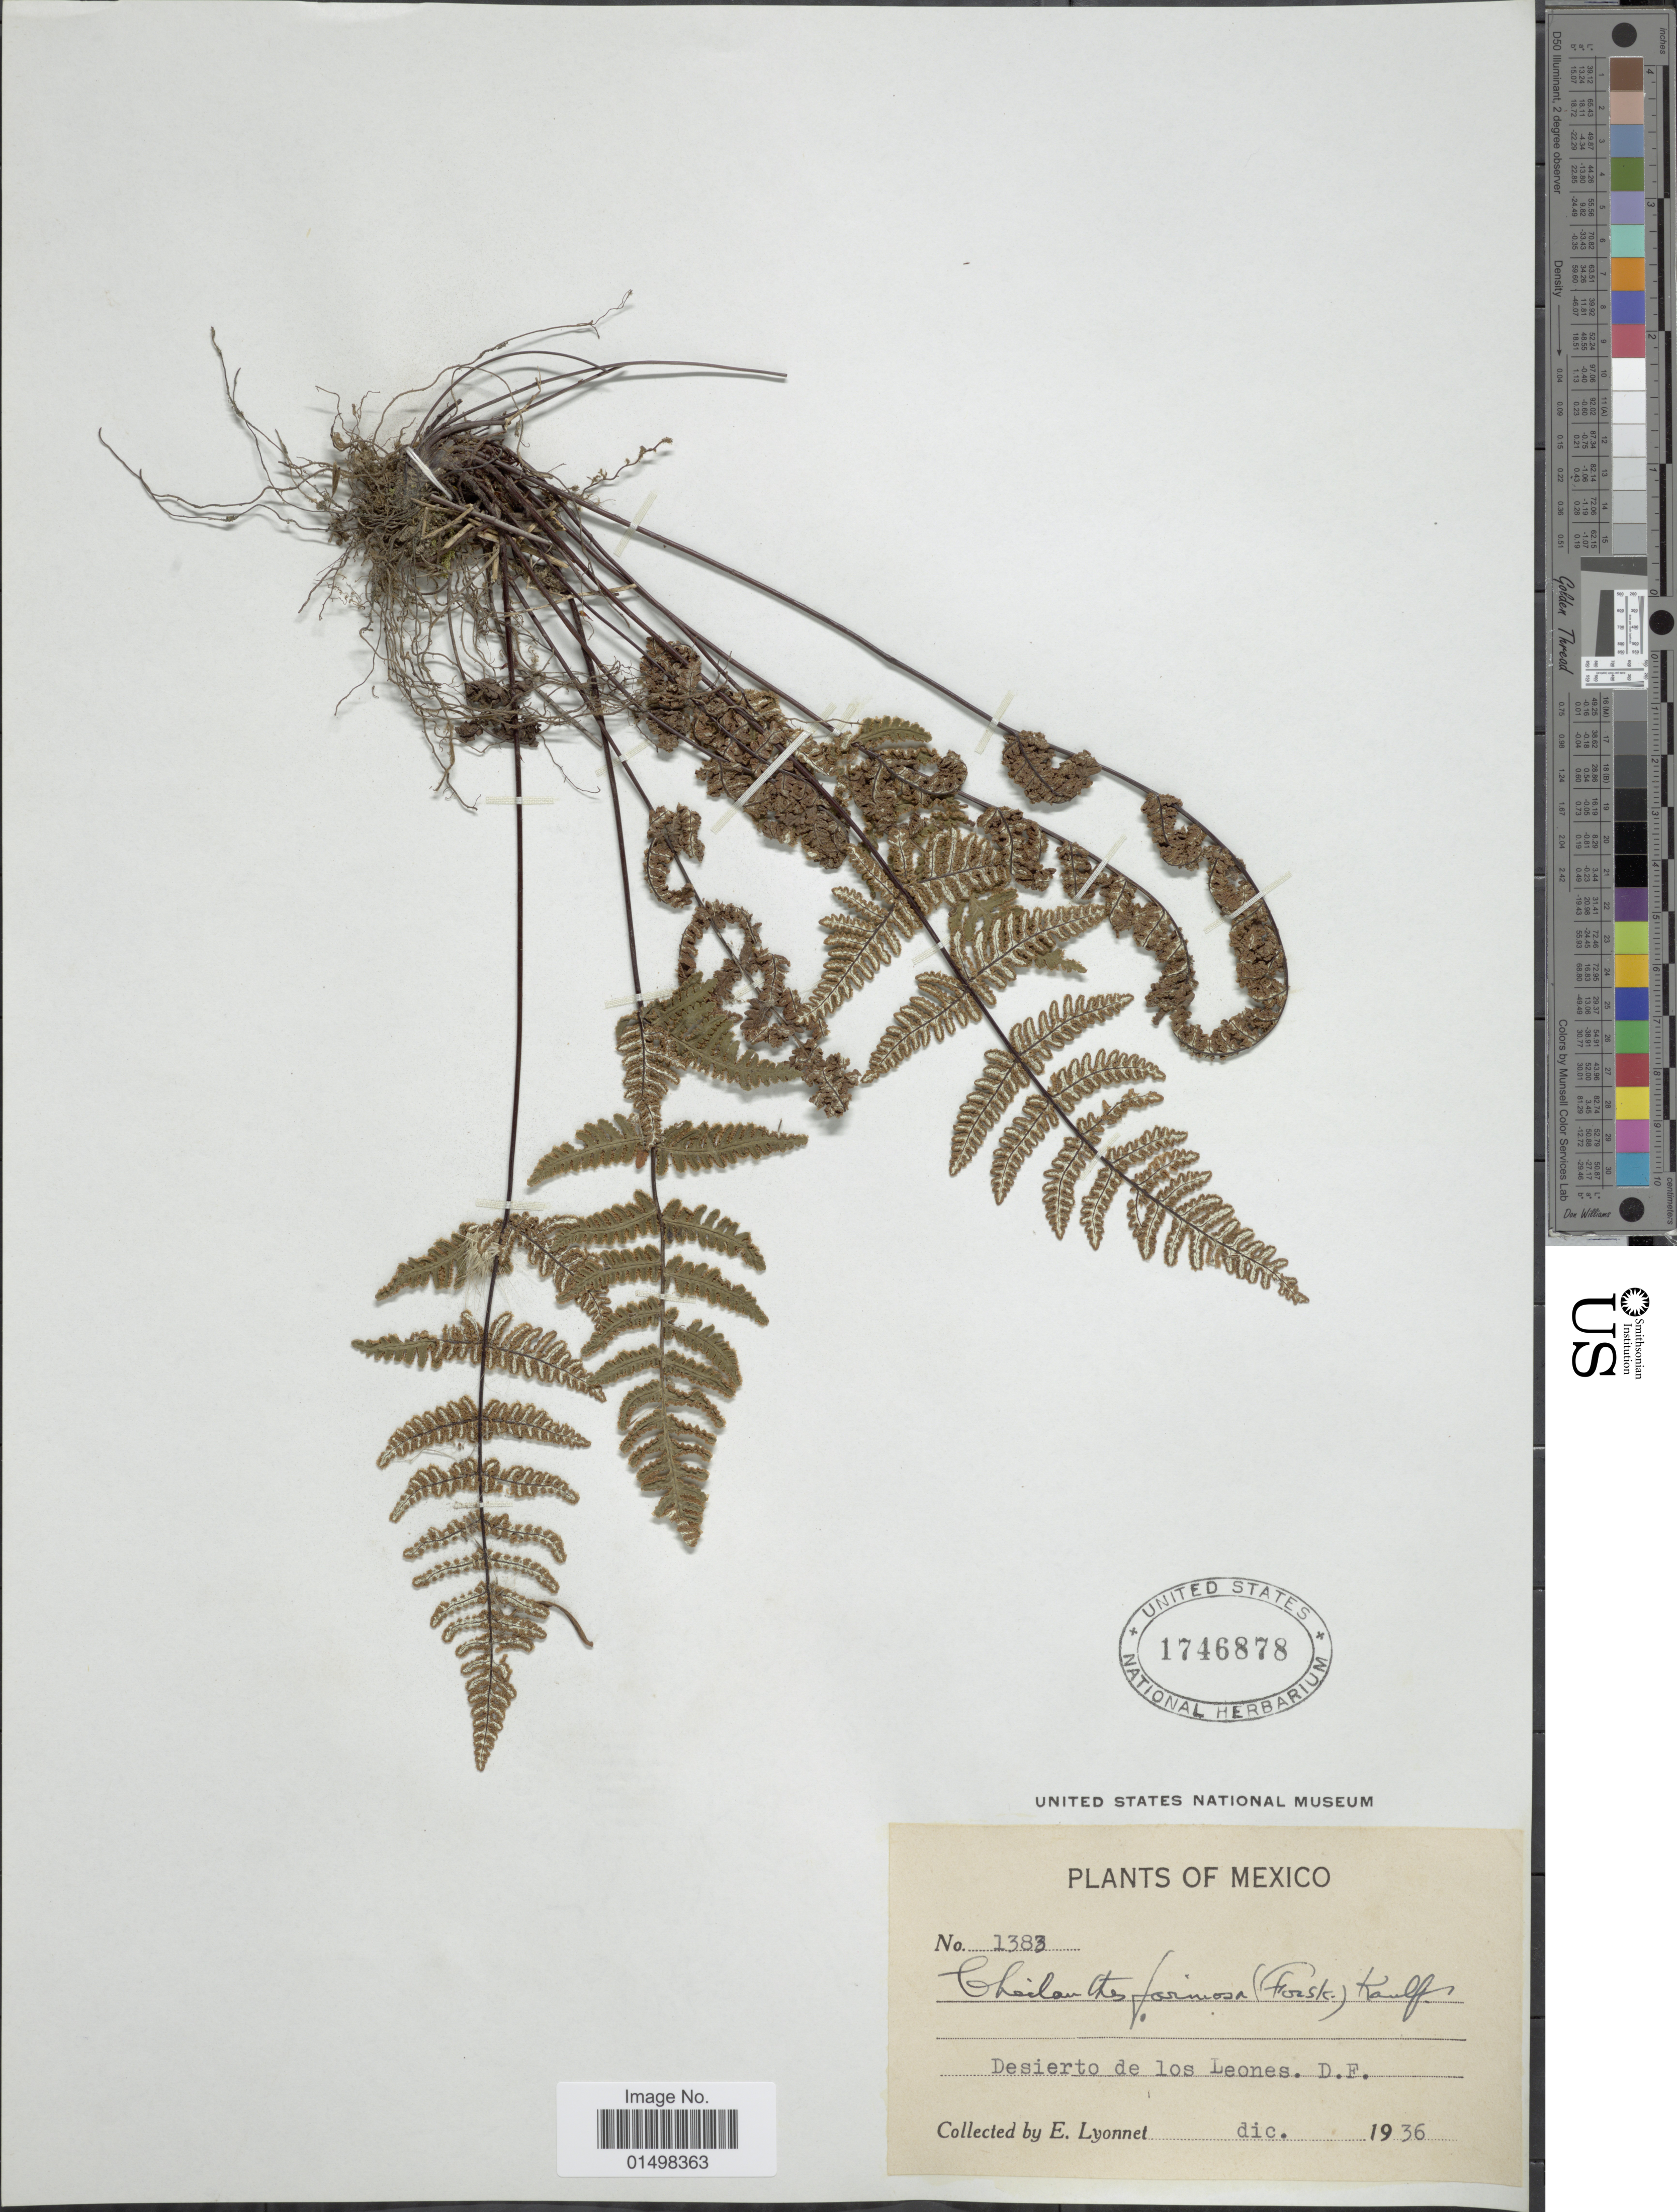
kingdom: Plantae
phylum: Tracheophyta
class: Polypodiopsida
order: Polypodiales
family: Pteridaceae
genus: Aleuritopteris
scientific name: Aleuritopteris farinosa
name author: (Forssk.) Fée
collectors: E. Lyonnet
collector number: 1383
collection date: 1936-12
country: Mexico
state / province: Distrito Federal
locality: Desierto de los Leones. D.F.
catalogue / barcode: US 1746878